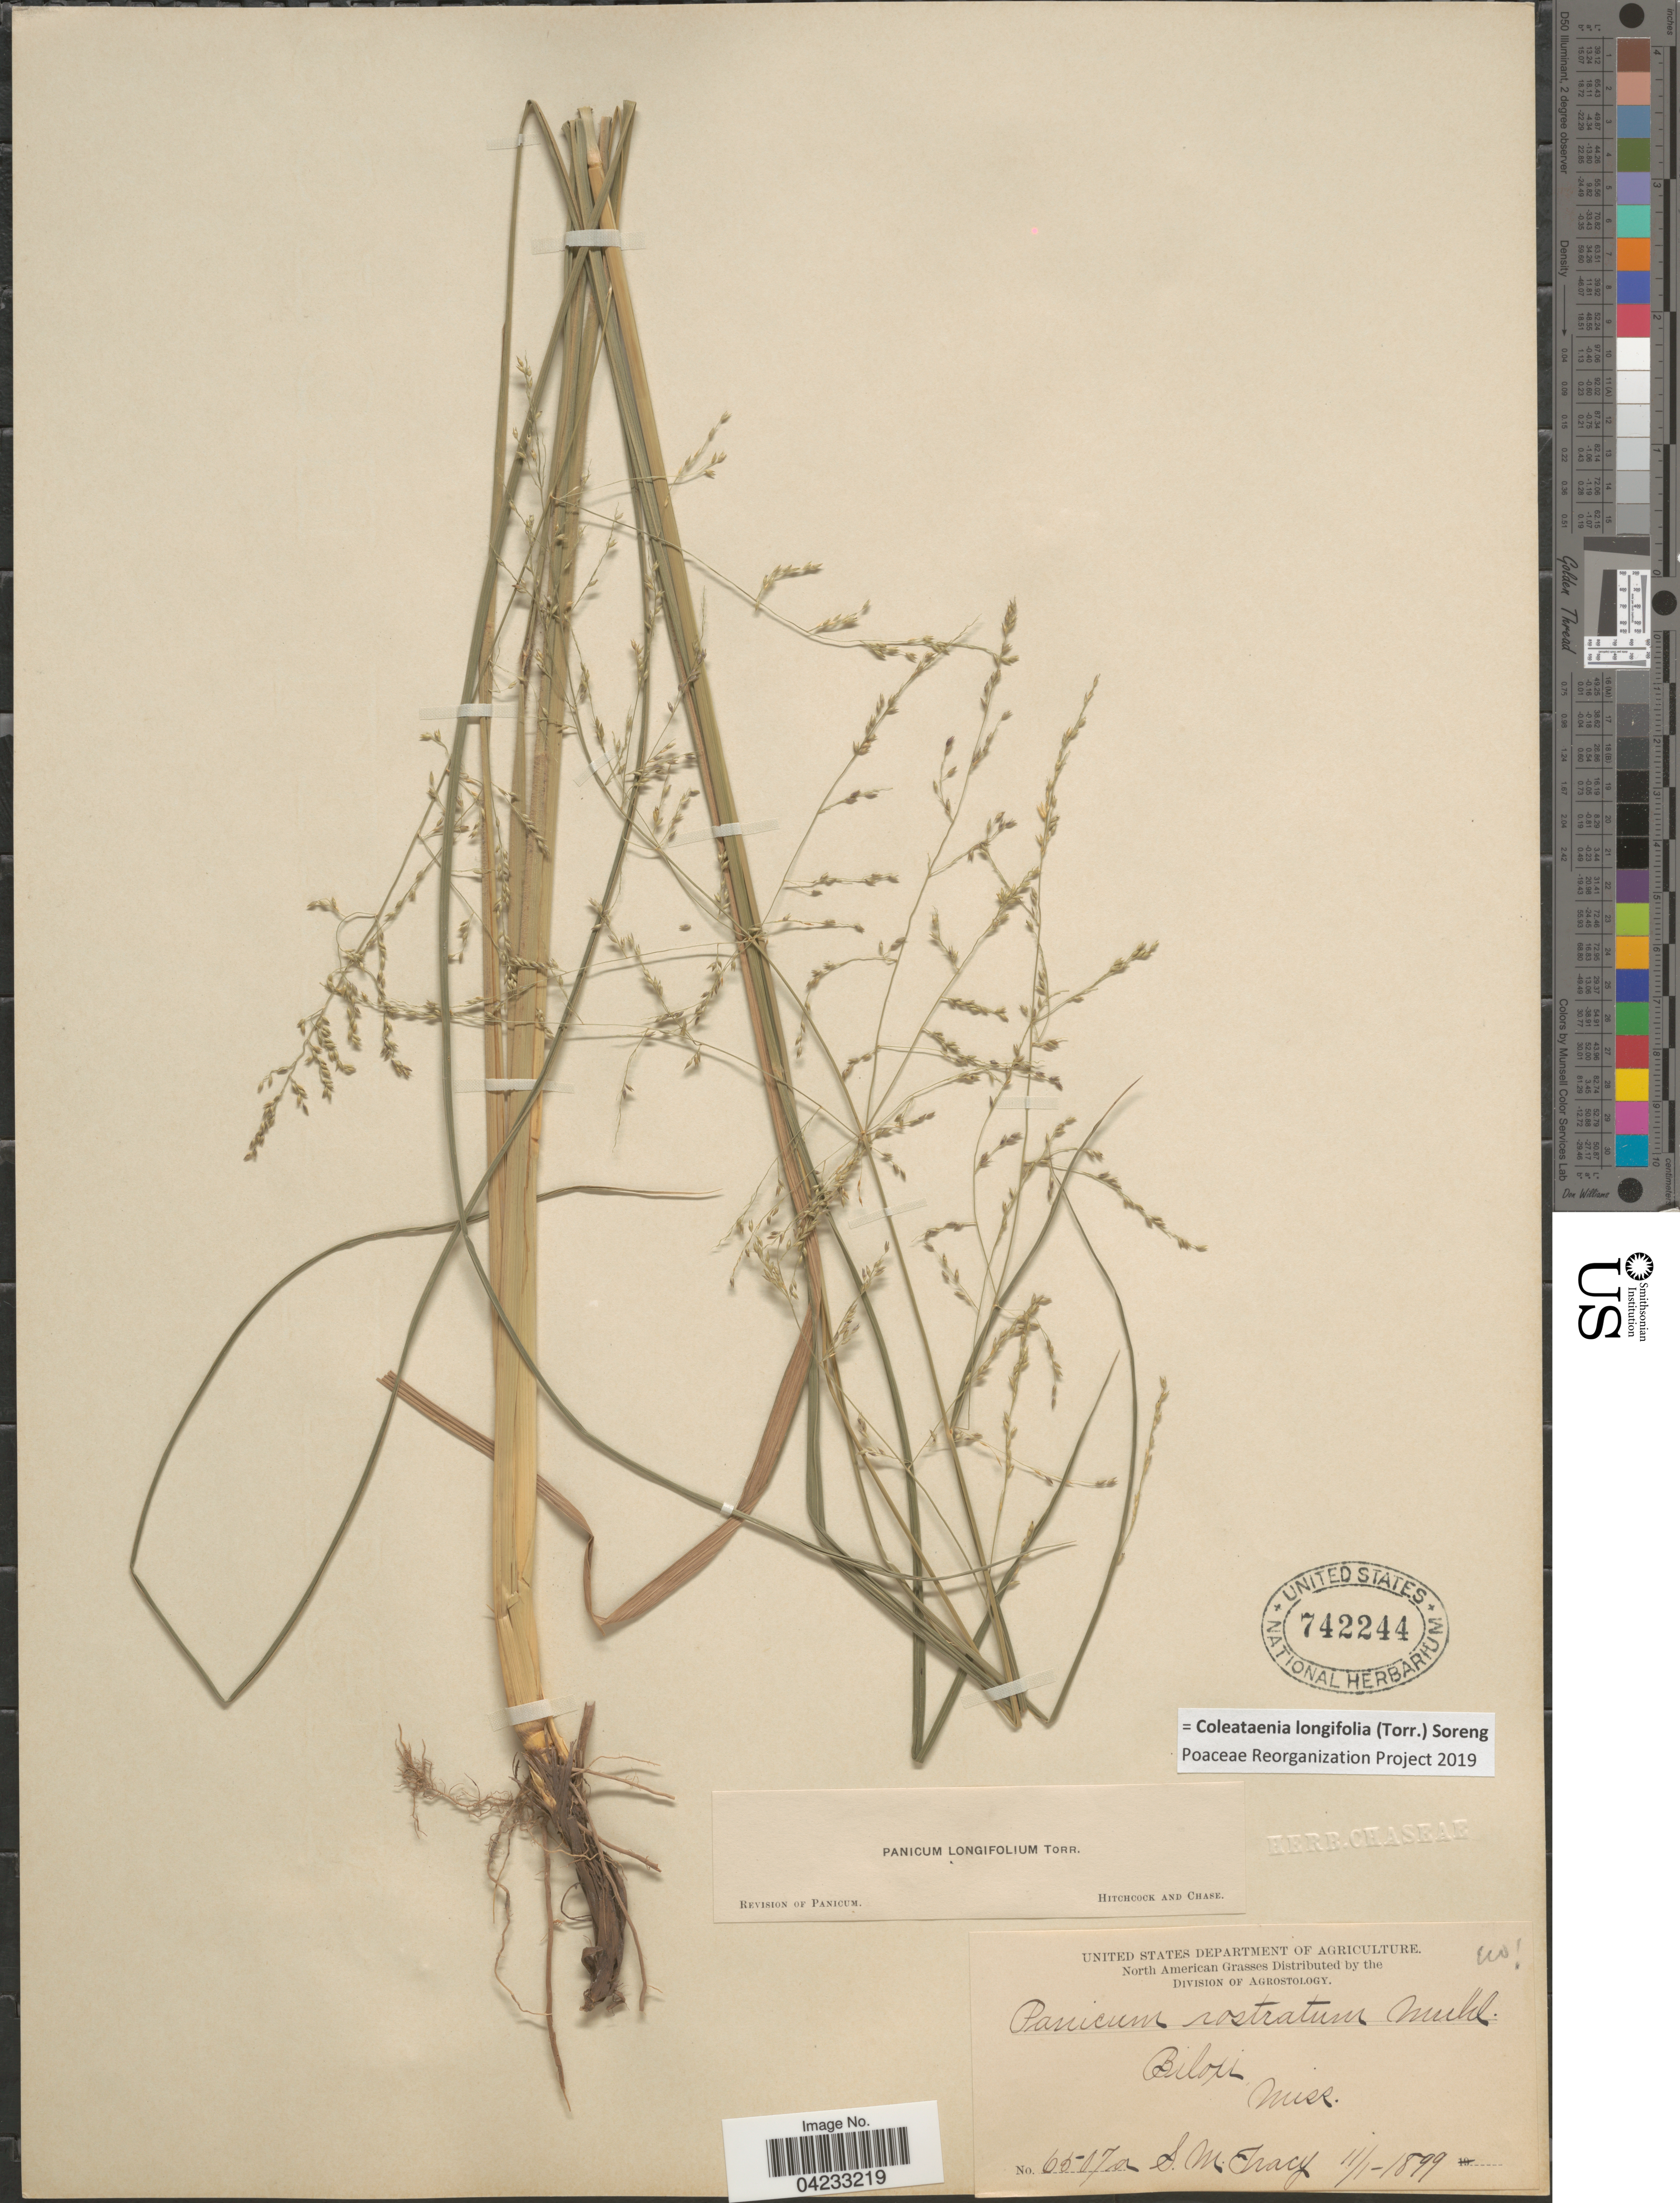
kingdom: Plantae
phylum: Tracheophyta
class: Liliopsida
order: Poales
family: Poaceae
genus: Coleataenia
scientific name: Coleataenia longifolia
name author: (Torr.) Soreng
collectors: S. M. Tracy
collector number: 6507a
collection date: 1899-11-01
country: United States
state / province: Mississippi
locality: Biloxi.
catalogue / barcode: US 742244